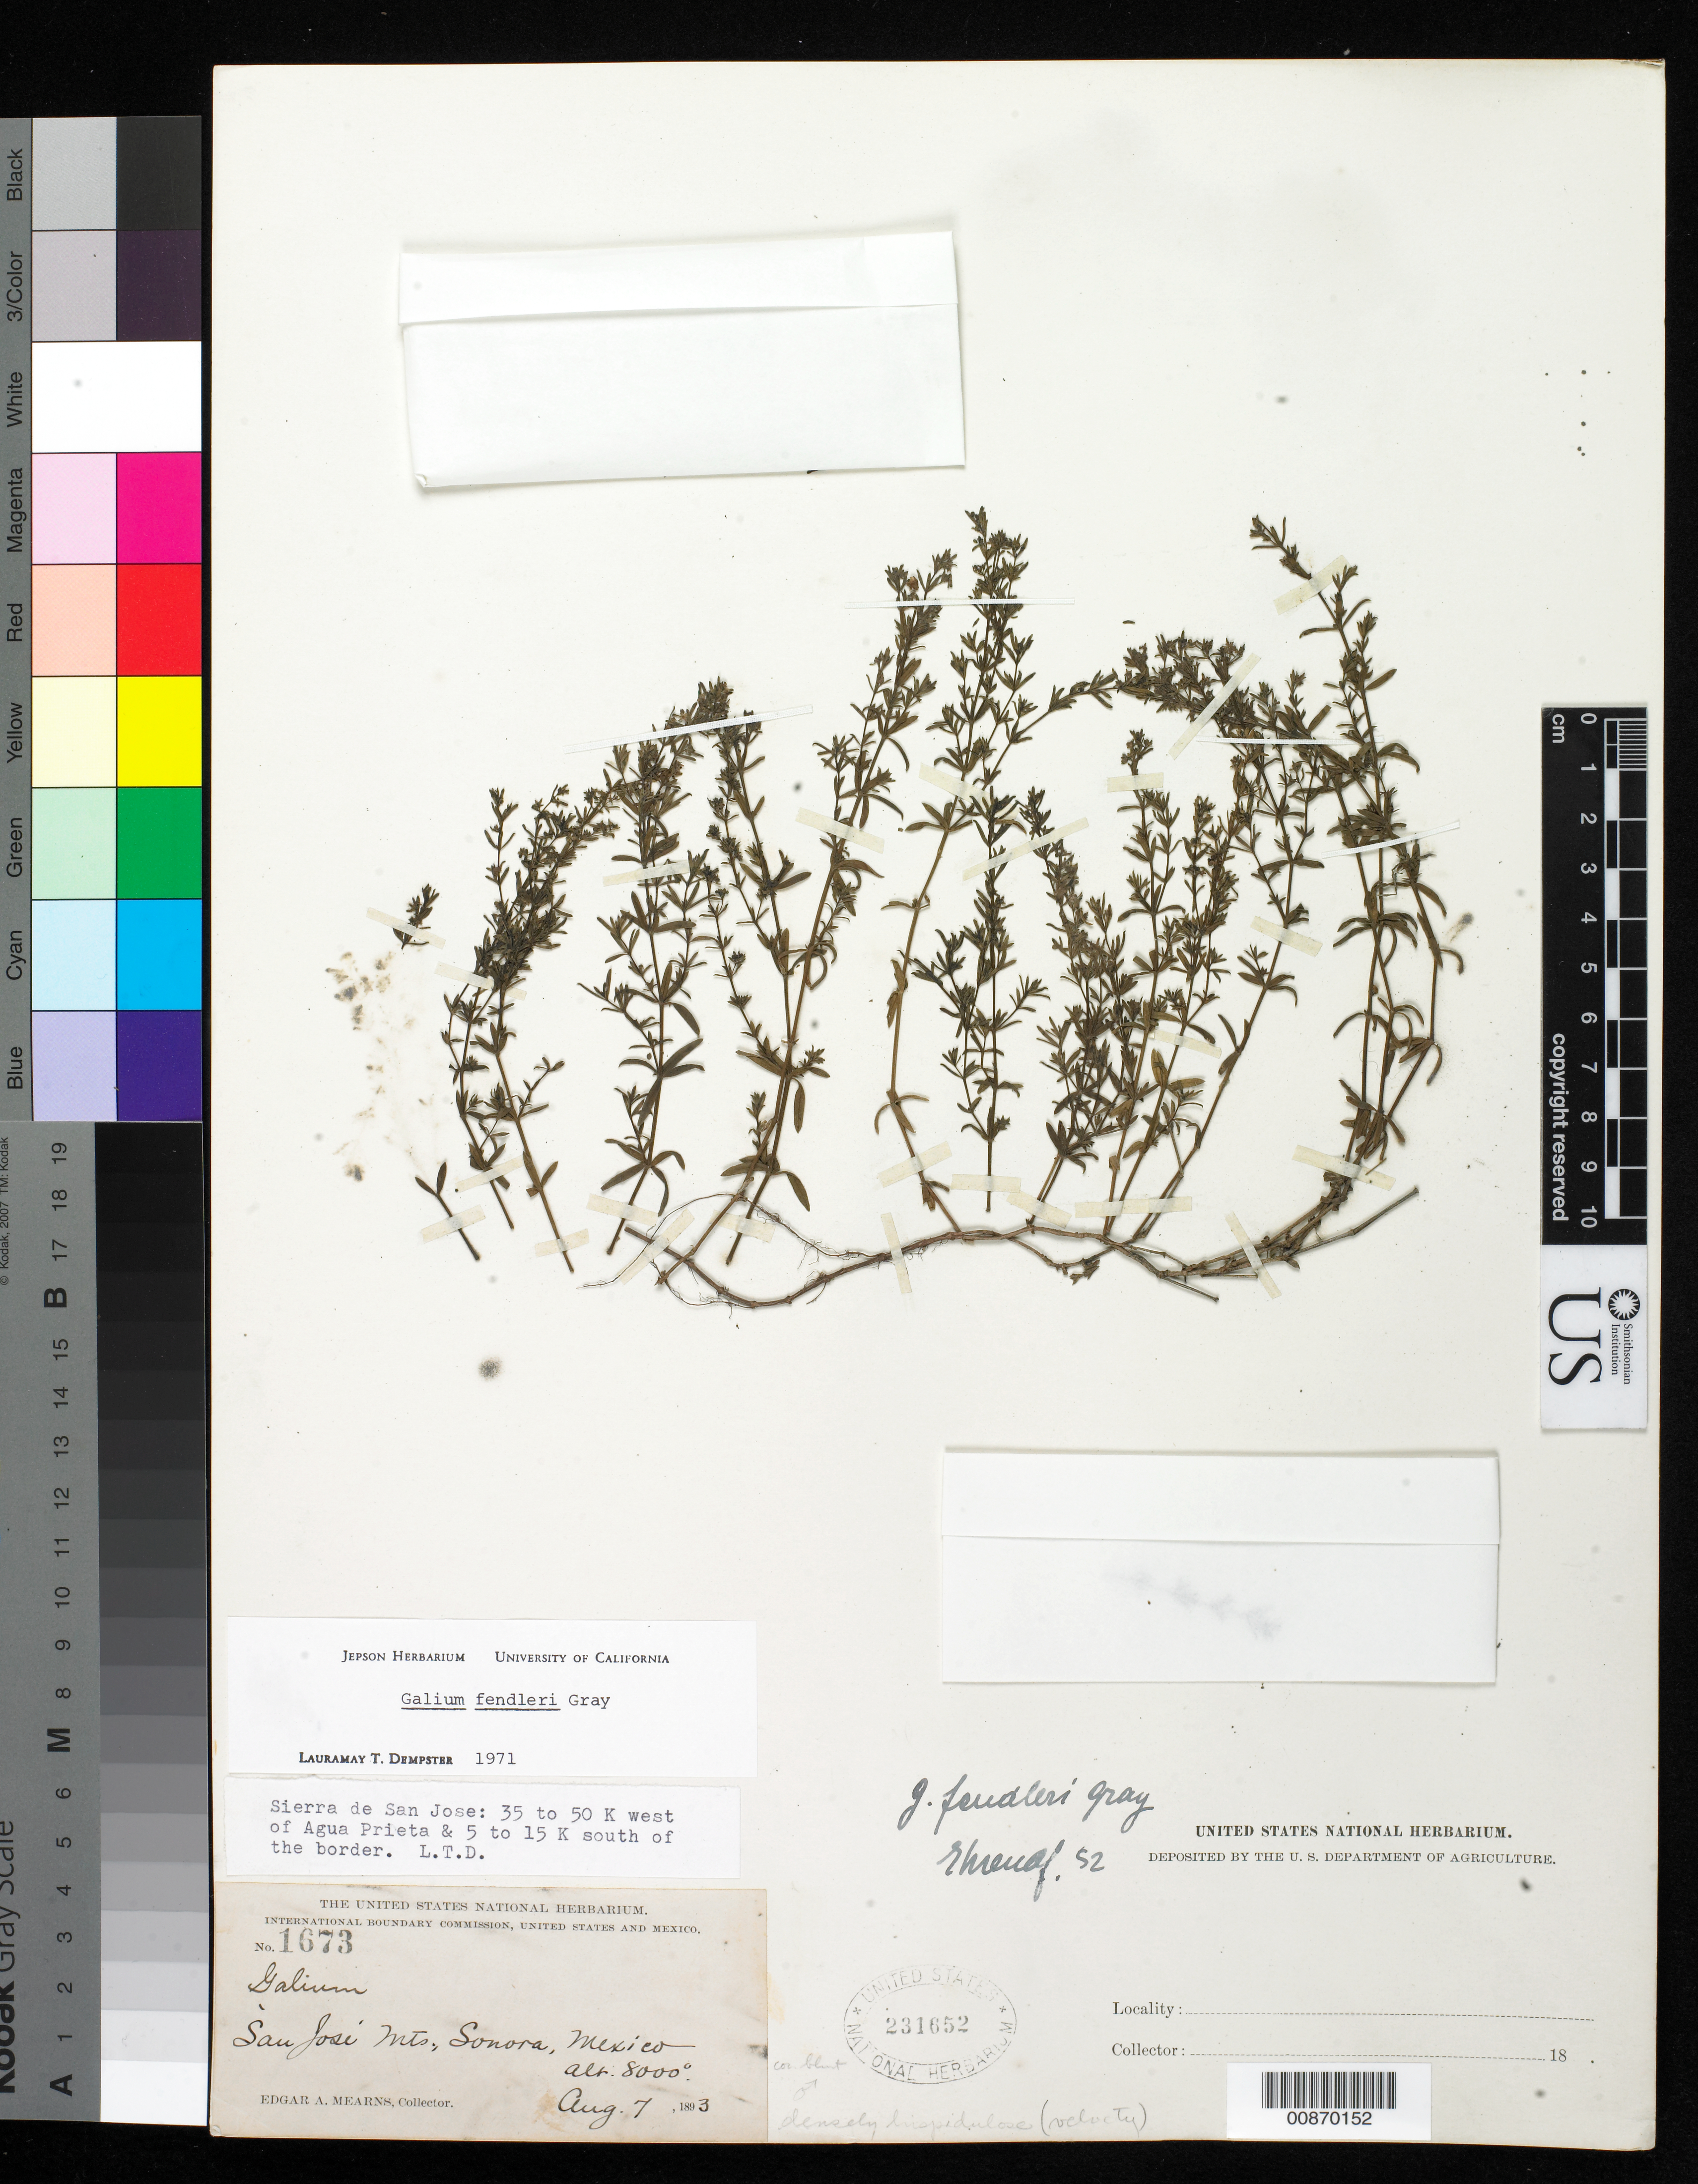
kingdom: Plantae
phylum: Tracheophyta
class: Magnoliopsida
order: Gentianales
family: Rubiaceae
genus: Galium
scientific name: Galium fendleri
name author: A. Gray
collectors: E. A. Mearns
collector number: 1673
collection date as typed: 07 Aug 1893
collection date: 1893-08-07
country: Mexico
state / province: Sonora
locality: San José Mts., Sonora.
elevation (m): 2438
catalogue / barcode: US 231652